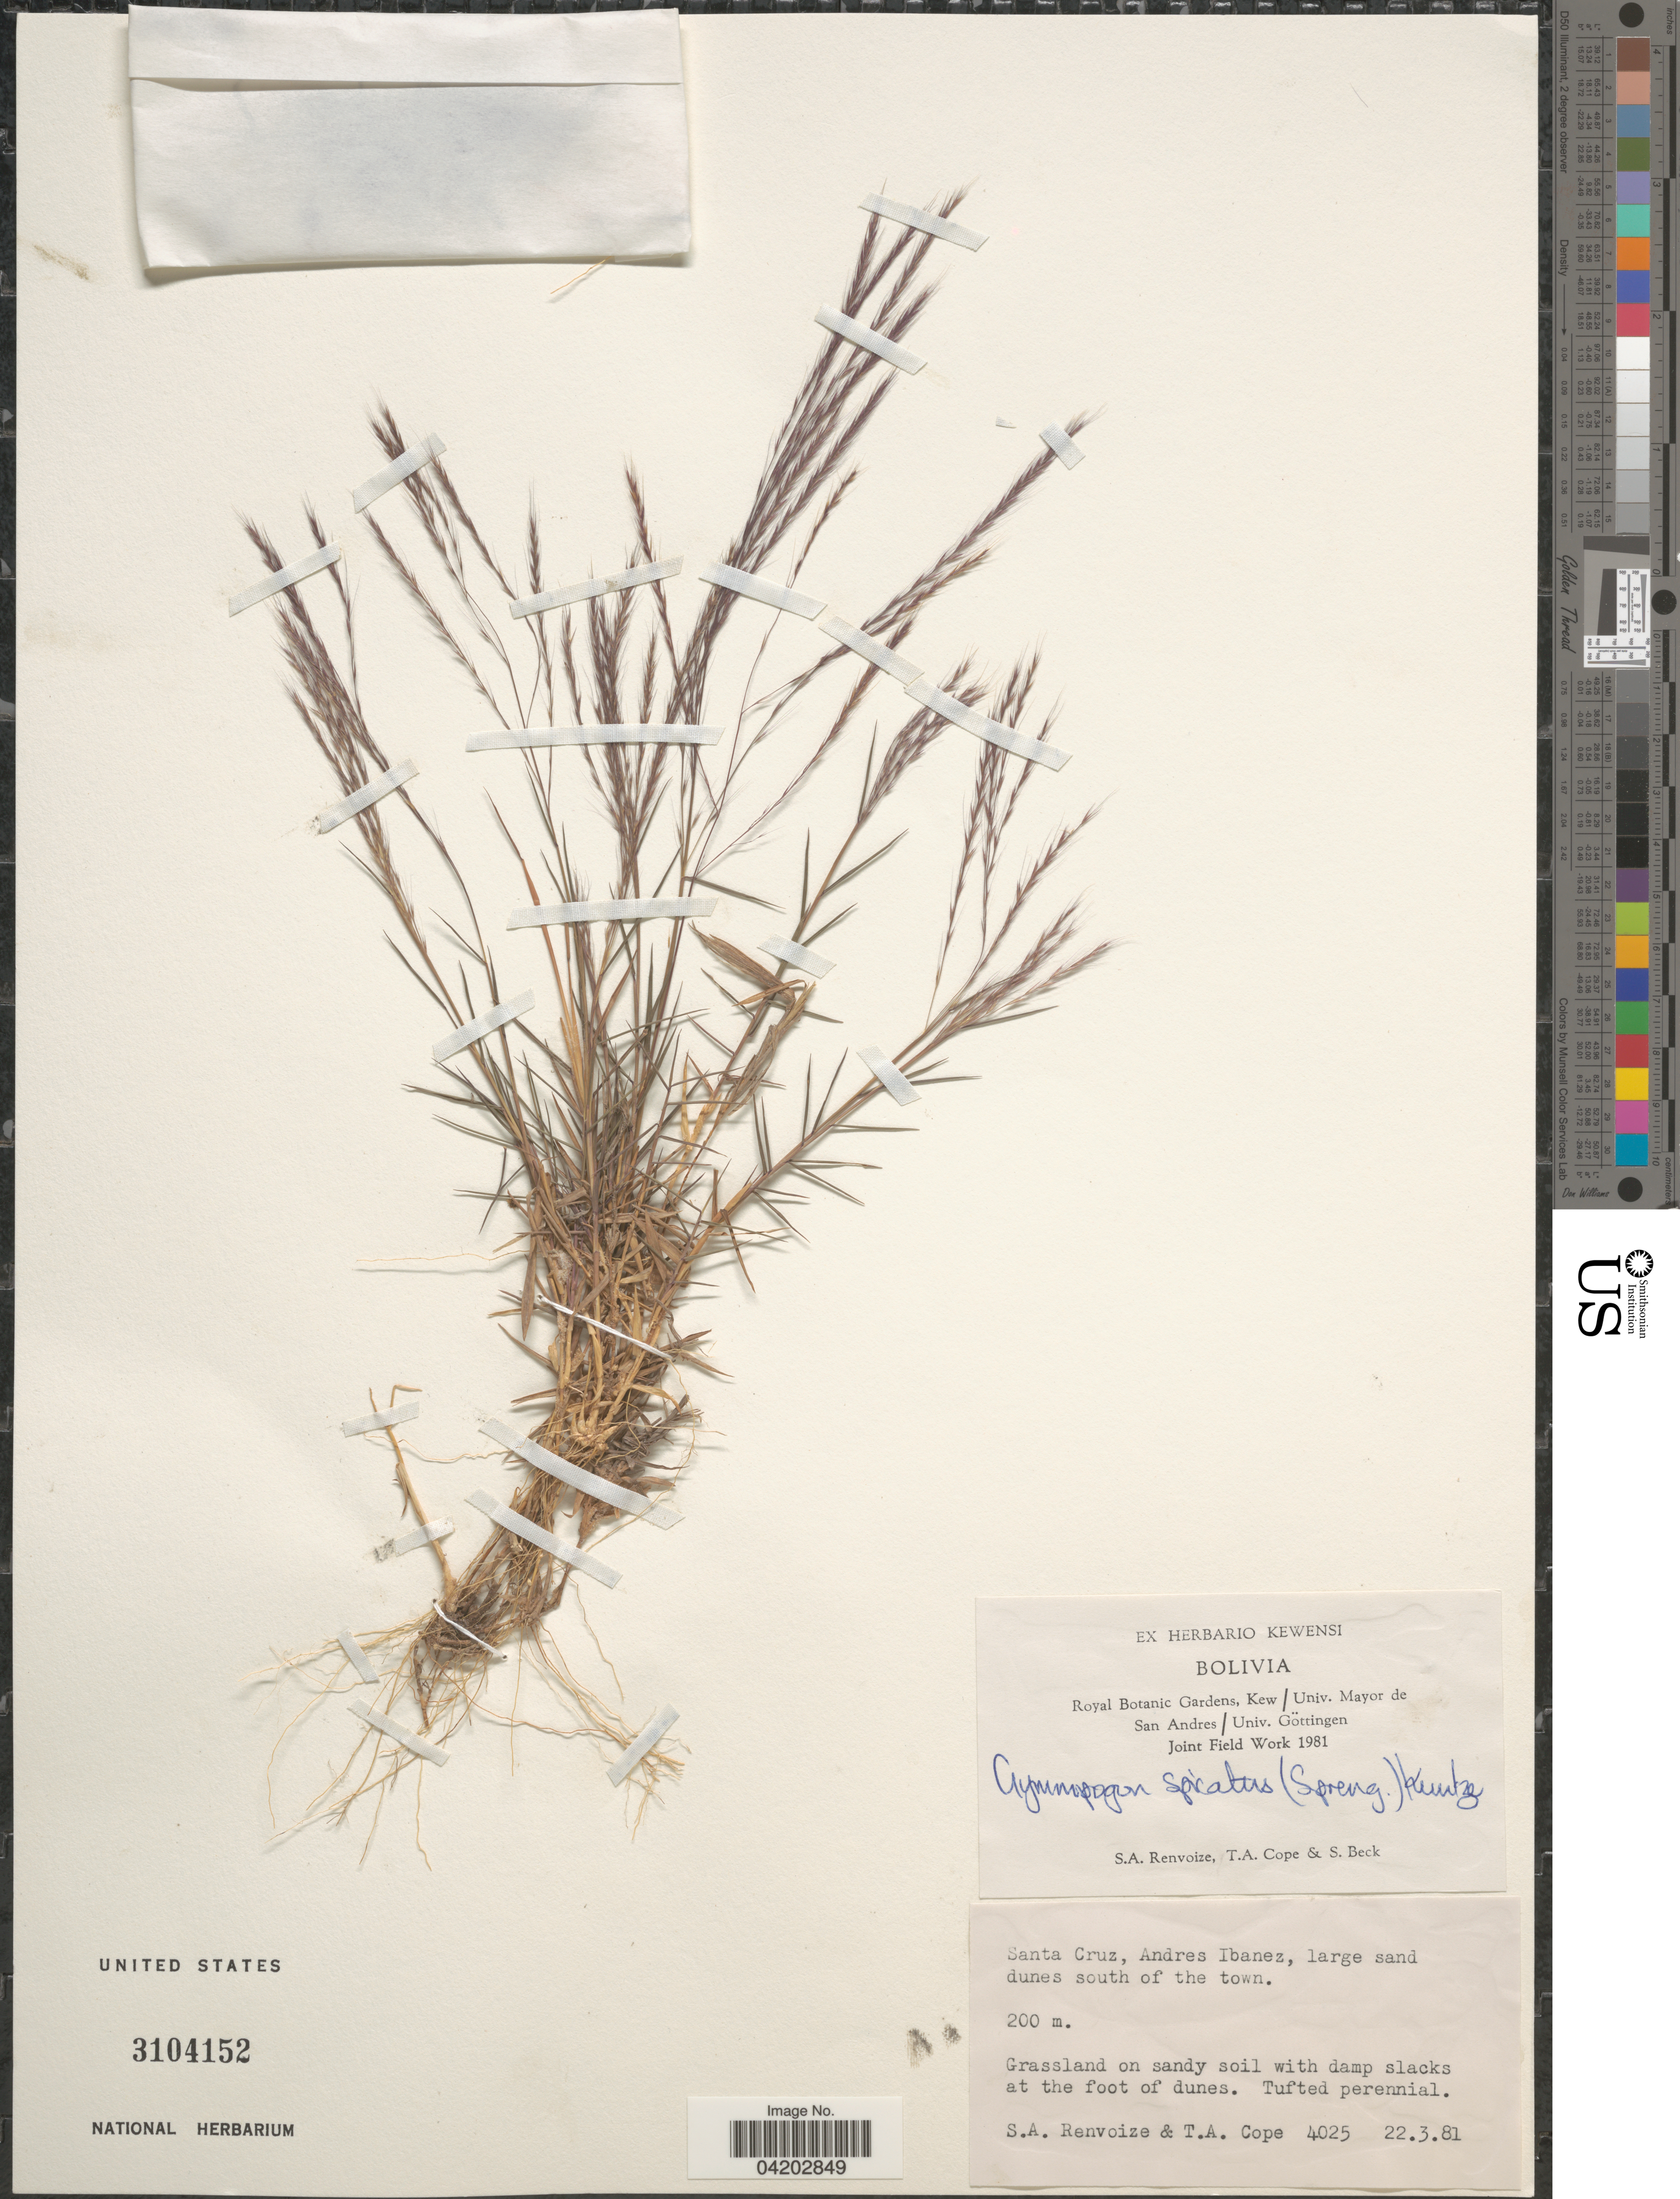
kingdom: Plantae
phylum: Tracheophyta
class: Liliopsida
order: Poales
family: Poaceae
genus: Gymnopogon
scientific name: Gymnopogon spicatus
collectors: S. A. Renvoize, T. A. Cope & S. G. Beck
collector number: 4025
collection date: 1981-03-22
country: Bolivia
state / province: Santa Cruz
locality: Royal Botanic Gardens, Kew / Univ. Mayor de San Andres / Univ. Göttingen Joint Field Work 1981. Andres Ibanez, large sand dunes south of the town.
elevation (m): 200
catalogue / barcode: US 3104152